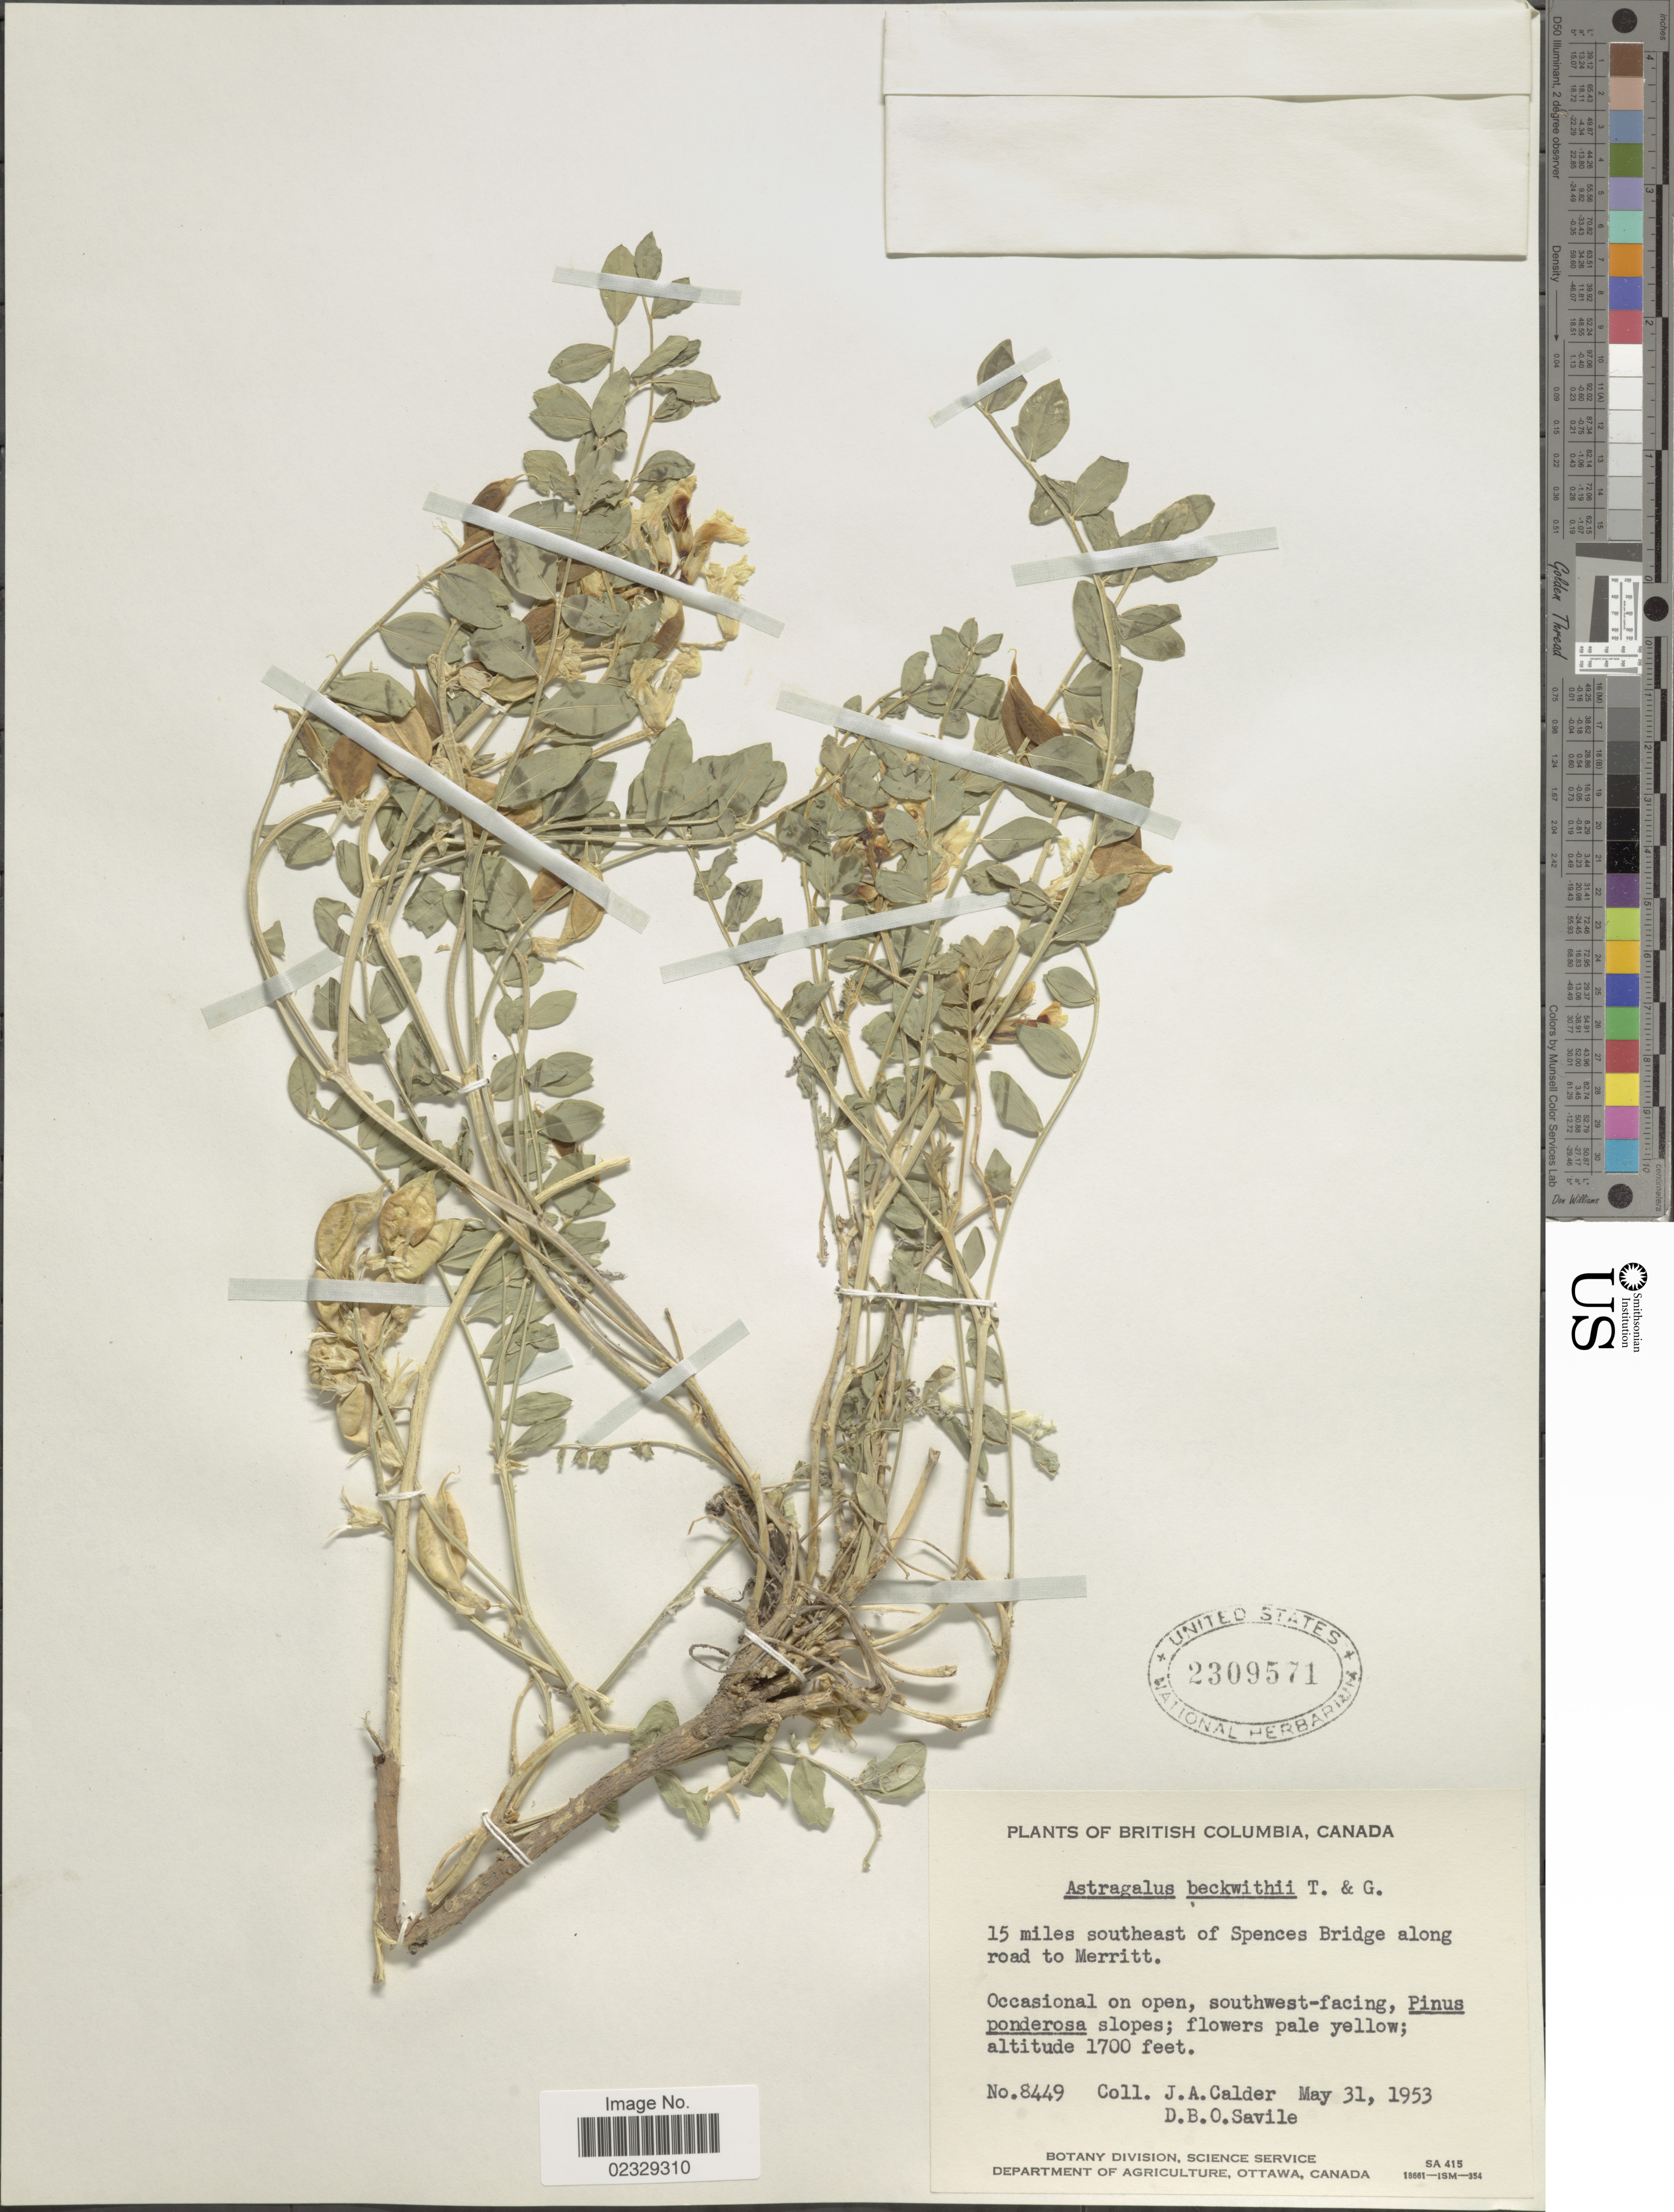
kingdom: Plantae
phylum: Tracheophyta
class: Magnoliopsida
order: Fabales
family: Fabaceae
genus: Astragalus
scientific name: Astragalus beckwithii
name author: Torr. & A. Gray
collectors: J. A. Calder & D. Savile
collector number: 8449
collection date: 1953-05-31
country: Canada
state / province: British Columbia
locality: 15 miles southeast of Spences Bridge along road to Merritt, Occasional on open, southwest-facing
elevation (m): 518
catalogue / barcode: US 2309571